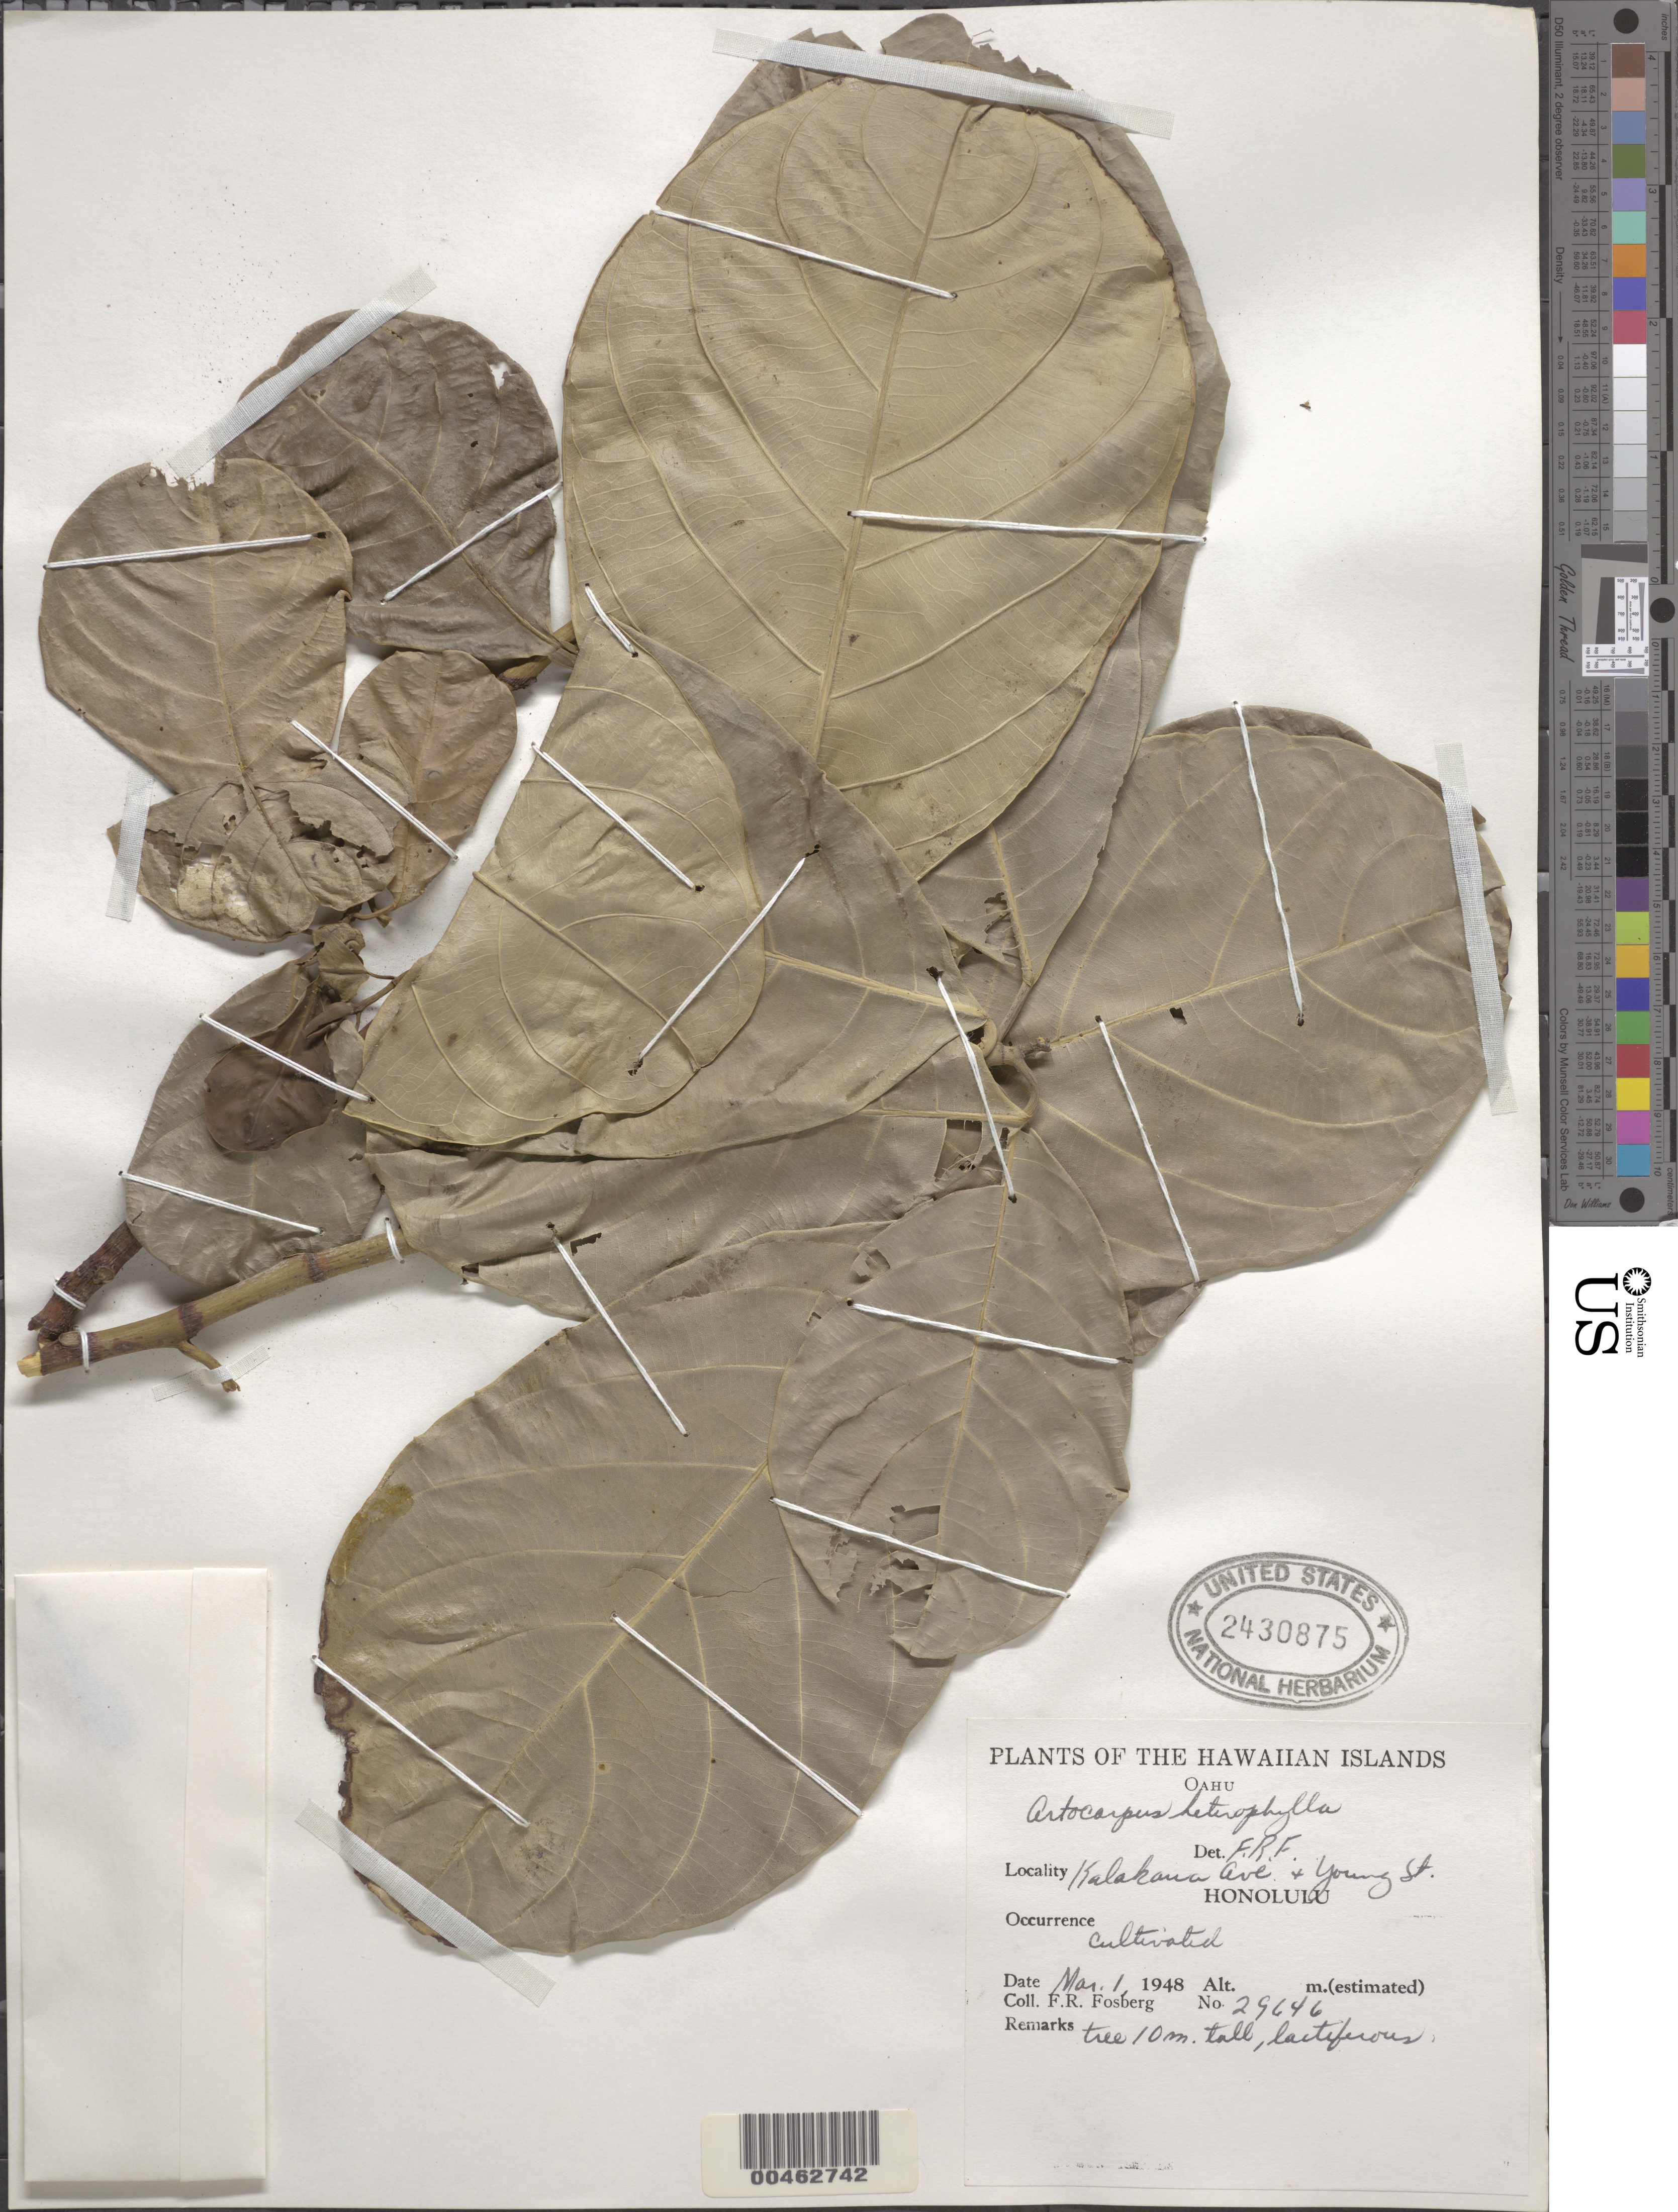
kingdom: Plantae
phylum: Tracheophyta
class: Magnoliopsida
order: Rosales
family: Moraceae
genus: Artocarpus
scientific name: Artocarpus heterophyllus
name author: Lam.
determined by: Fosberg, F. R.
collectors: F. R. Fosberg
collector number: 29646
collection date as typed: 1 Mar 1948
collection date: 1948-03-01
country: United States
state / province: Hawaii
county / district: Honolulu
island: Oahu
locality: Kalakaua Ave. & Young St., Honolulu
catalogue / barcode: US 2430875